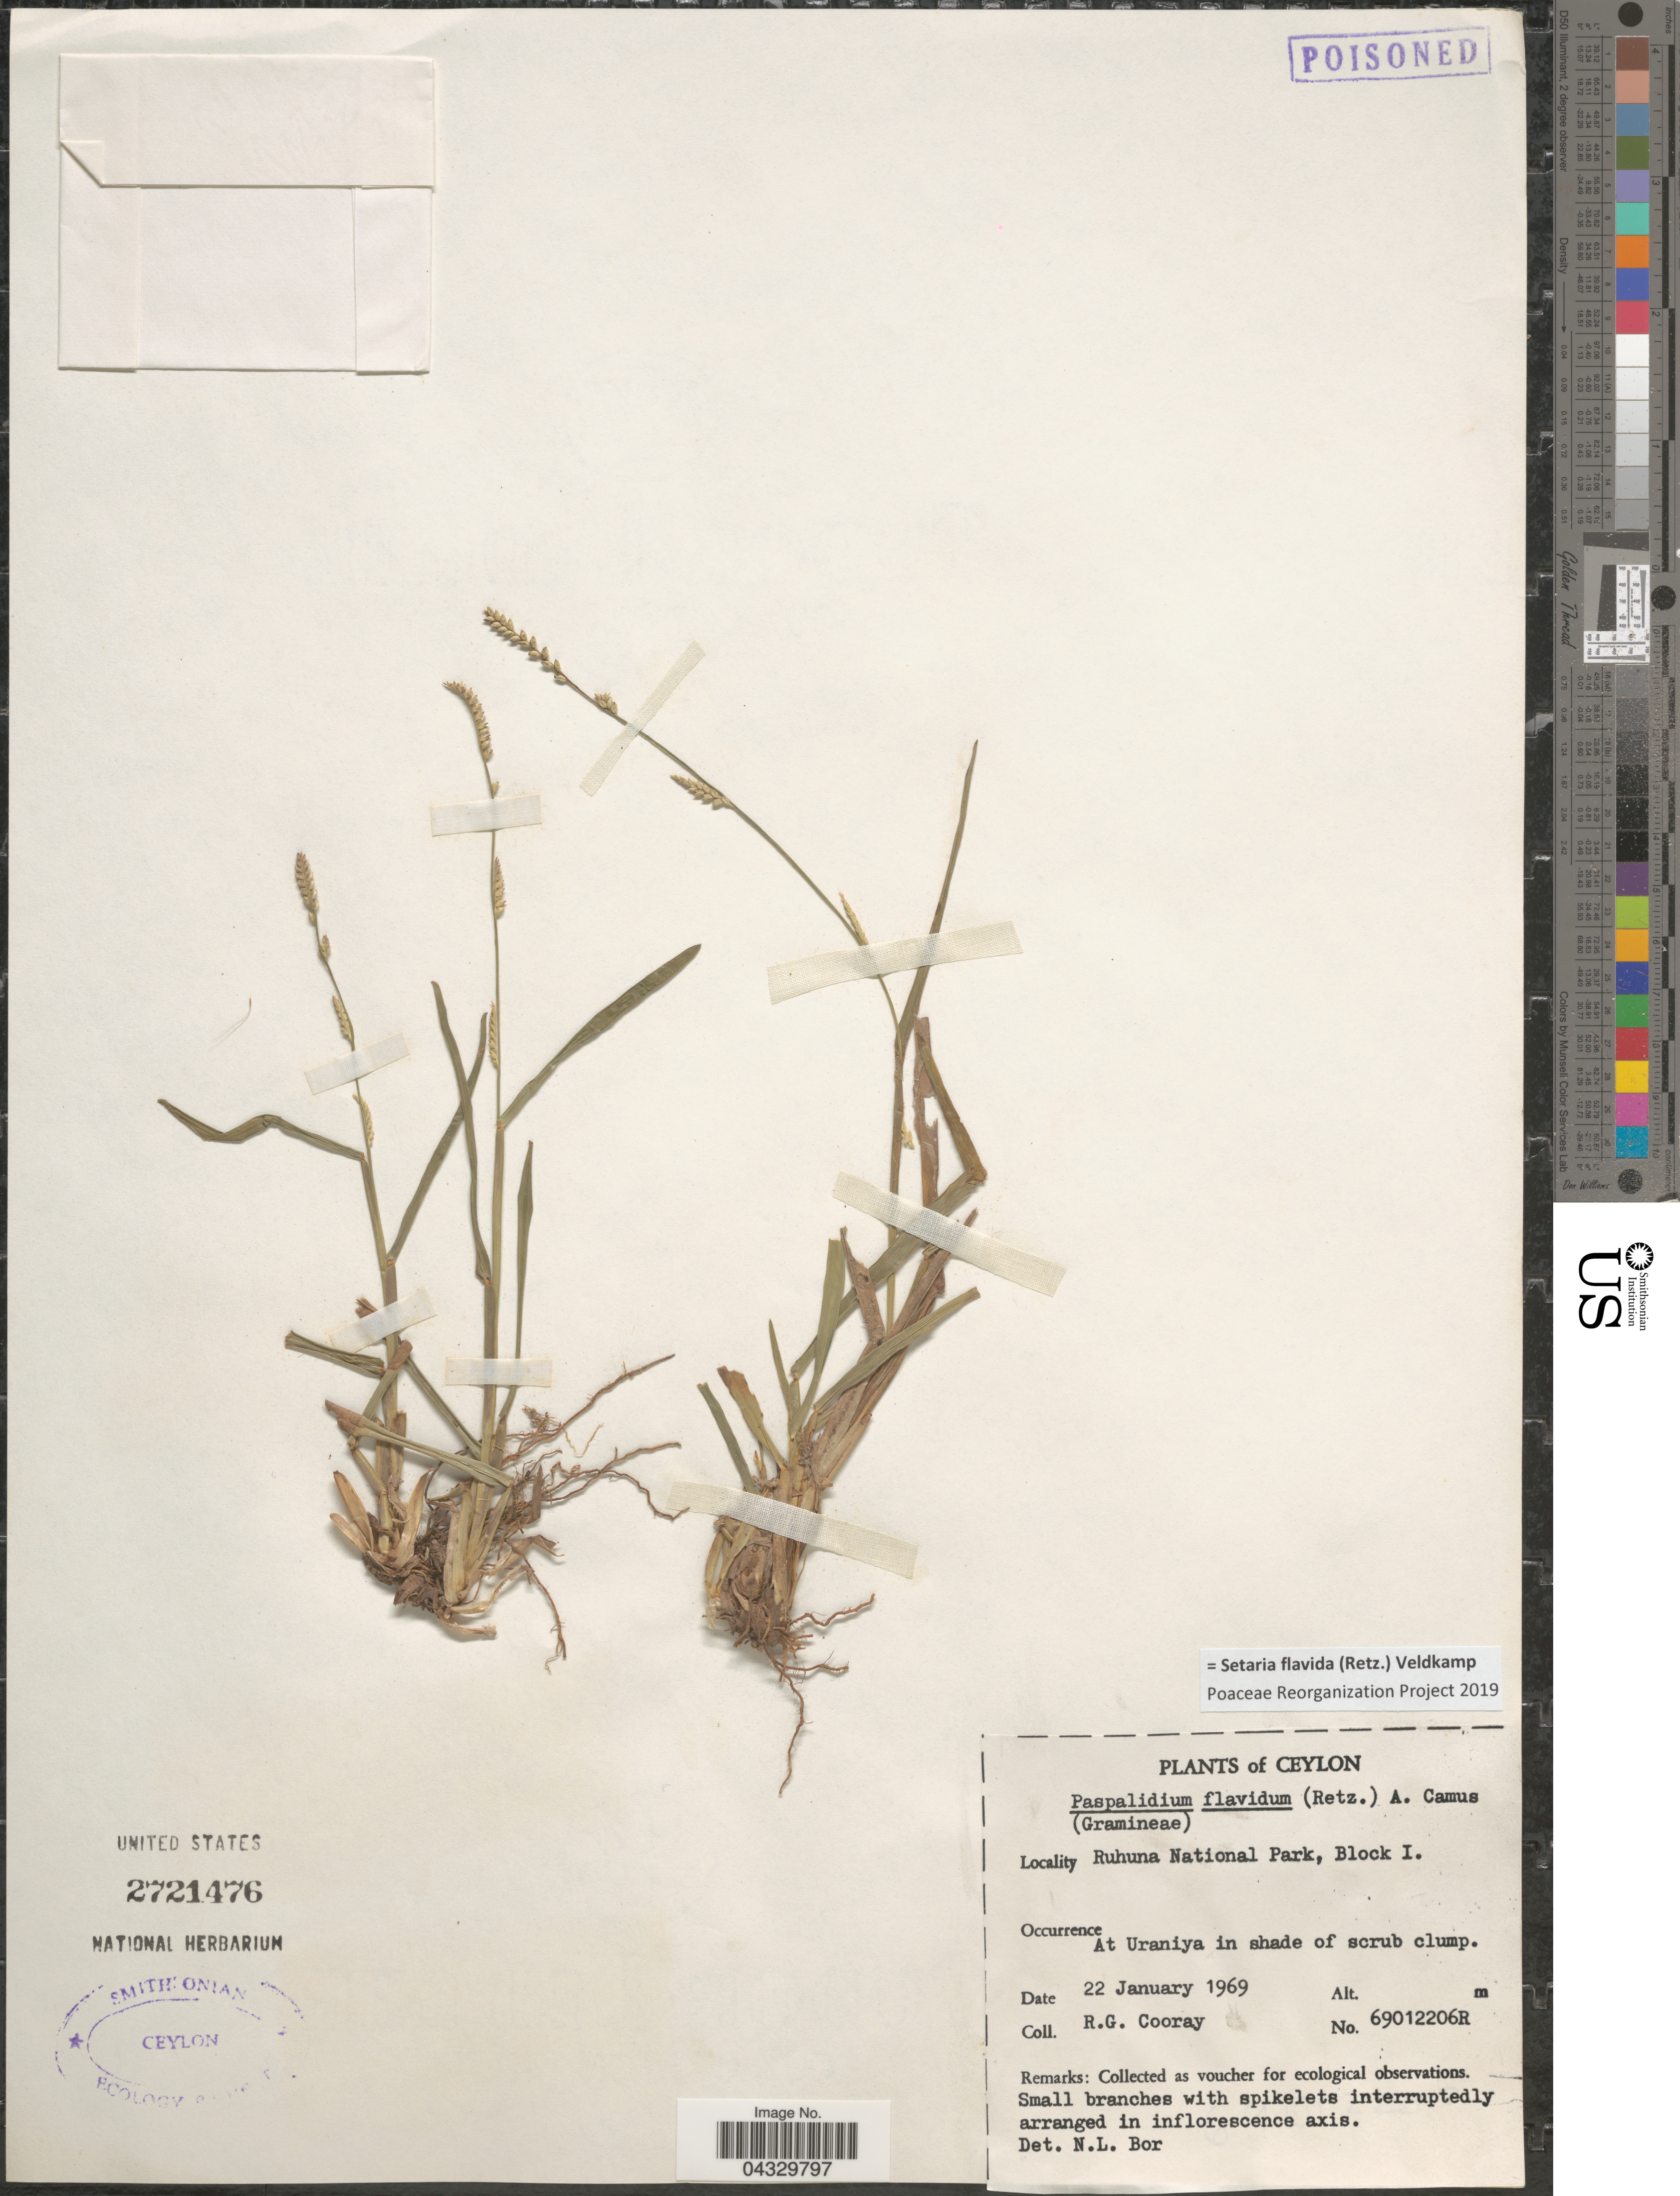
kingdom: Plantae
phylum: Tracheophyta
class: Liliopsida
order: Poales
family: Poaceae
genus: Setaria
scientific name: Setaria flavida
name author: (Retz.) Veldkamp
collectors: R. Cooray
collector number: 69012206R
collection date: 1969-01-22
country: Sri Lanka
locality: Ceylon. Ruhuna National Park, Block I. At Uraniya in shade of scrub clump.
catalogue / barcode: US 2721476